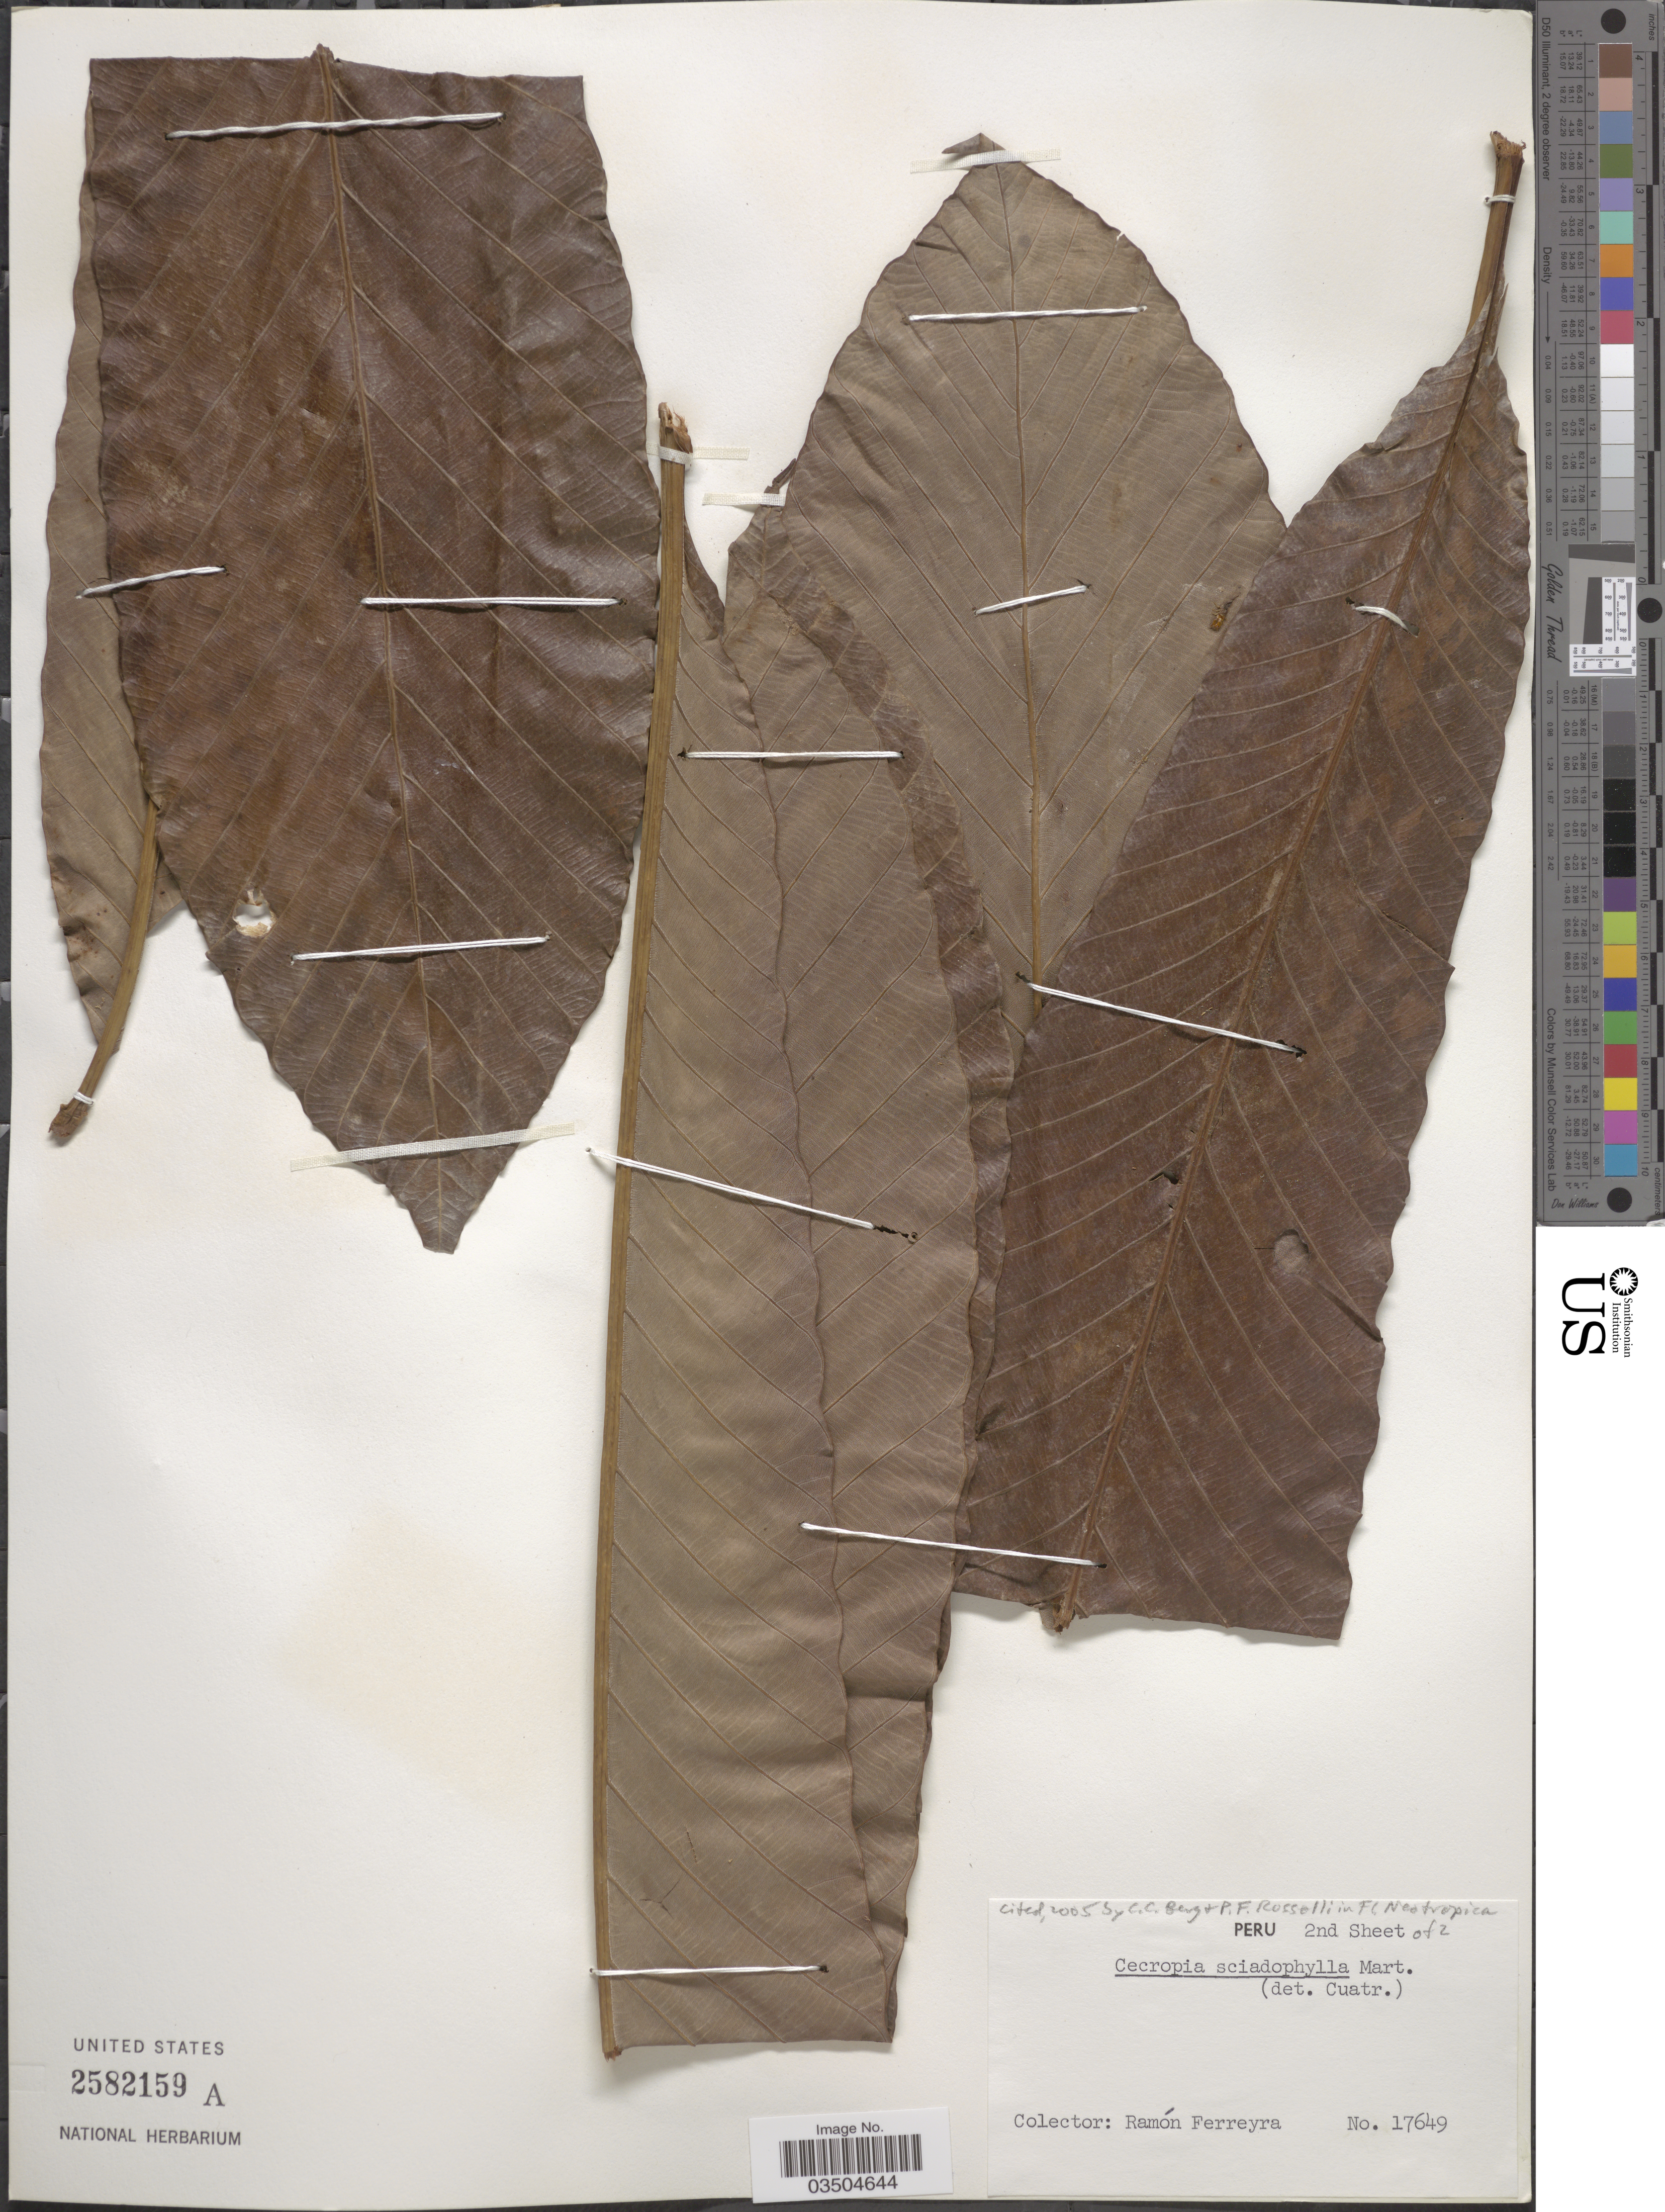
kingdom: Plantae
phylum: Tracheophyta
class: Magnoliopsida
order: Rosales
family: Urticaceae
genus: Cecropia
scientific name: Cecropia sciadophylla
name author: Mart.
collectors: R. A. Ferreyra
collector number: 17649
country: Peru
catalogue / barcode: US 2582159A